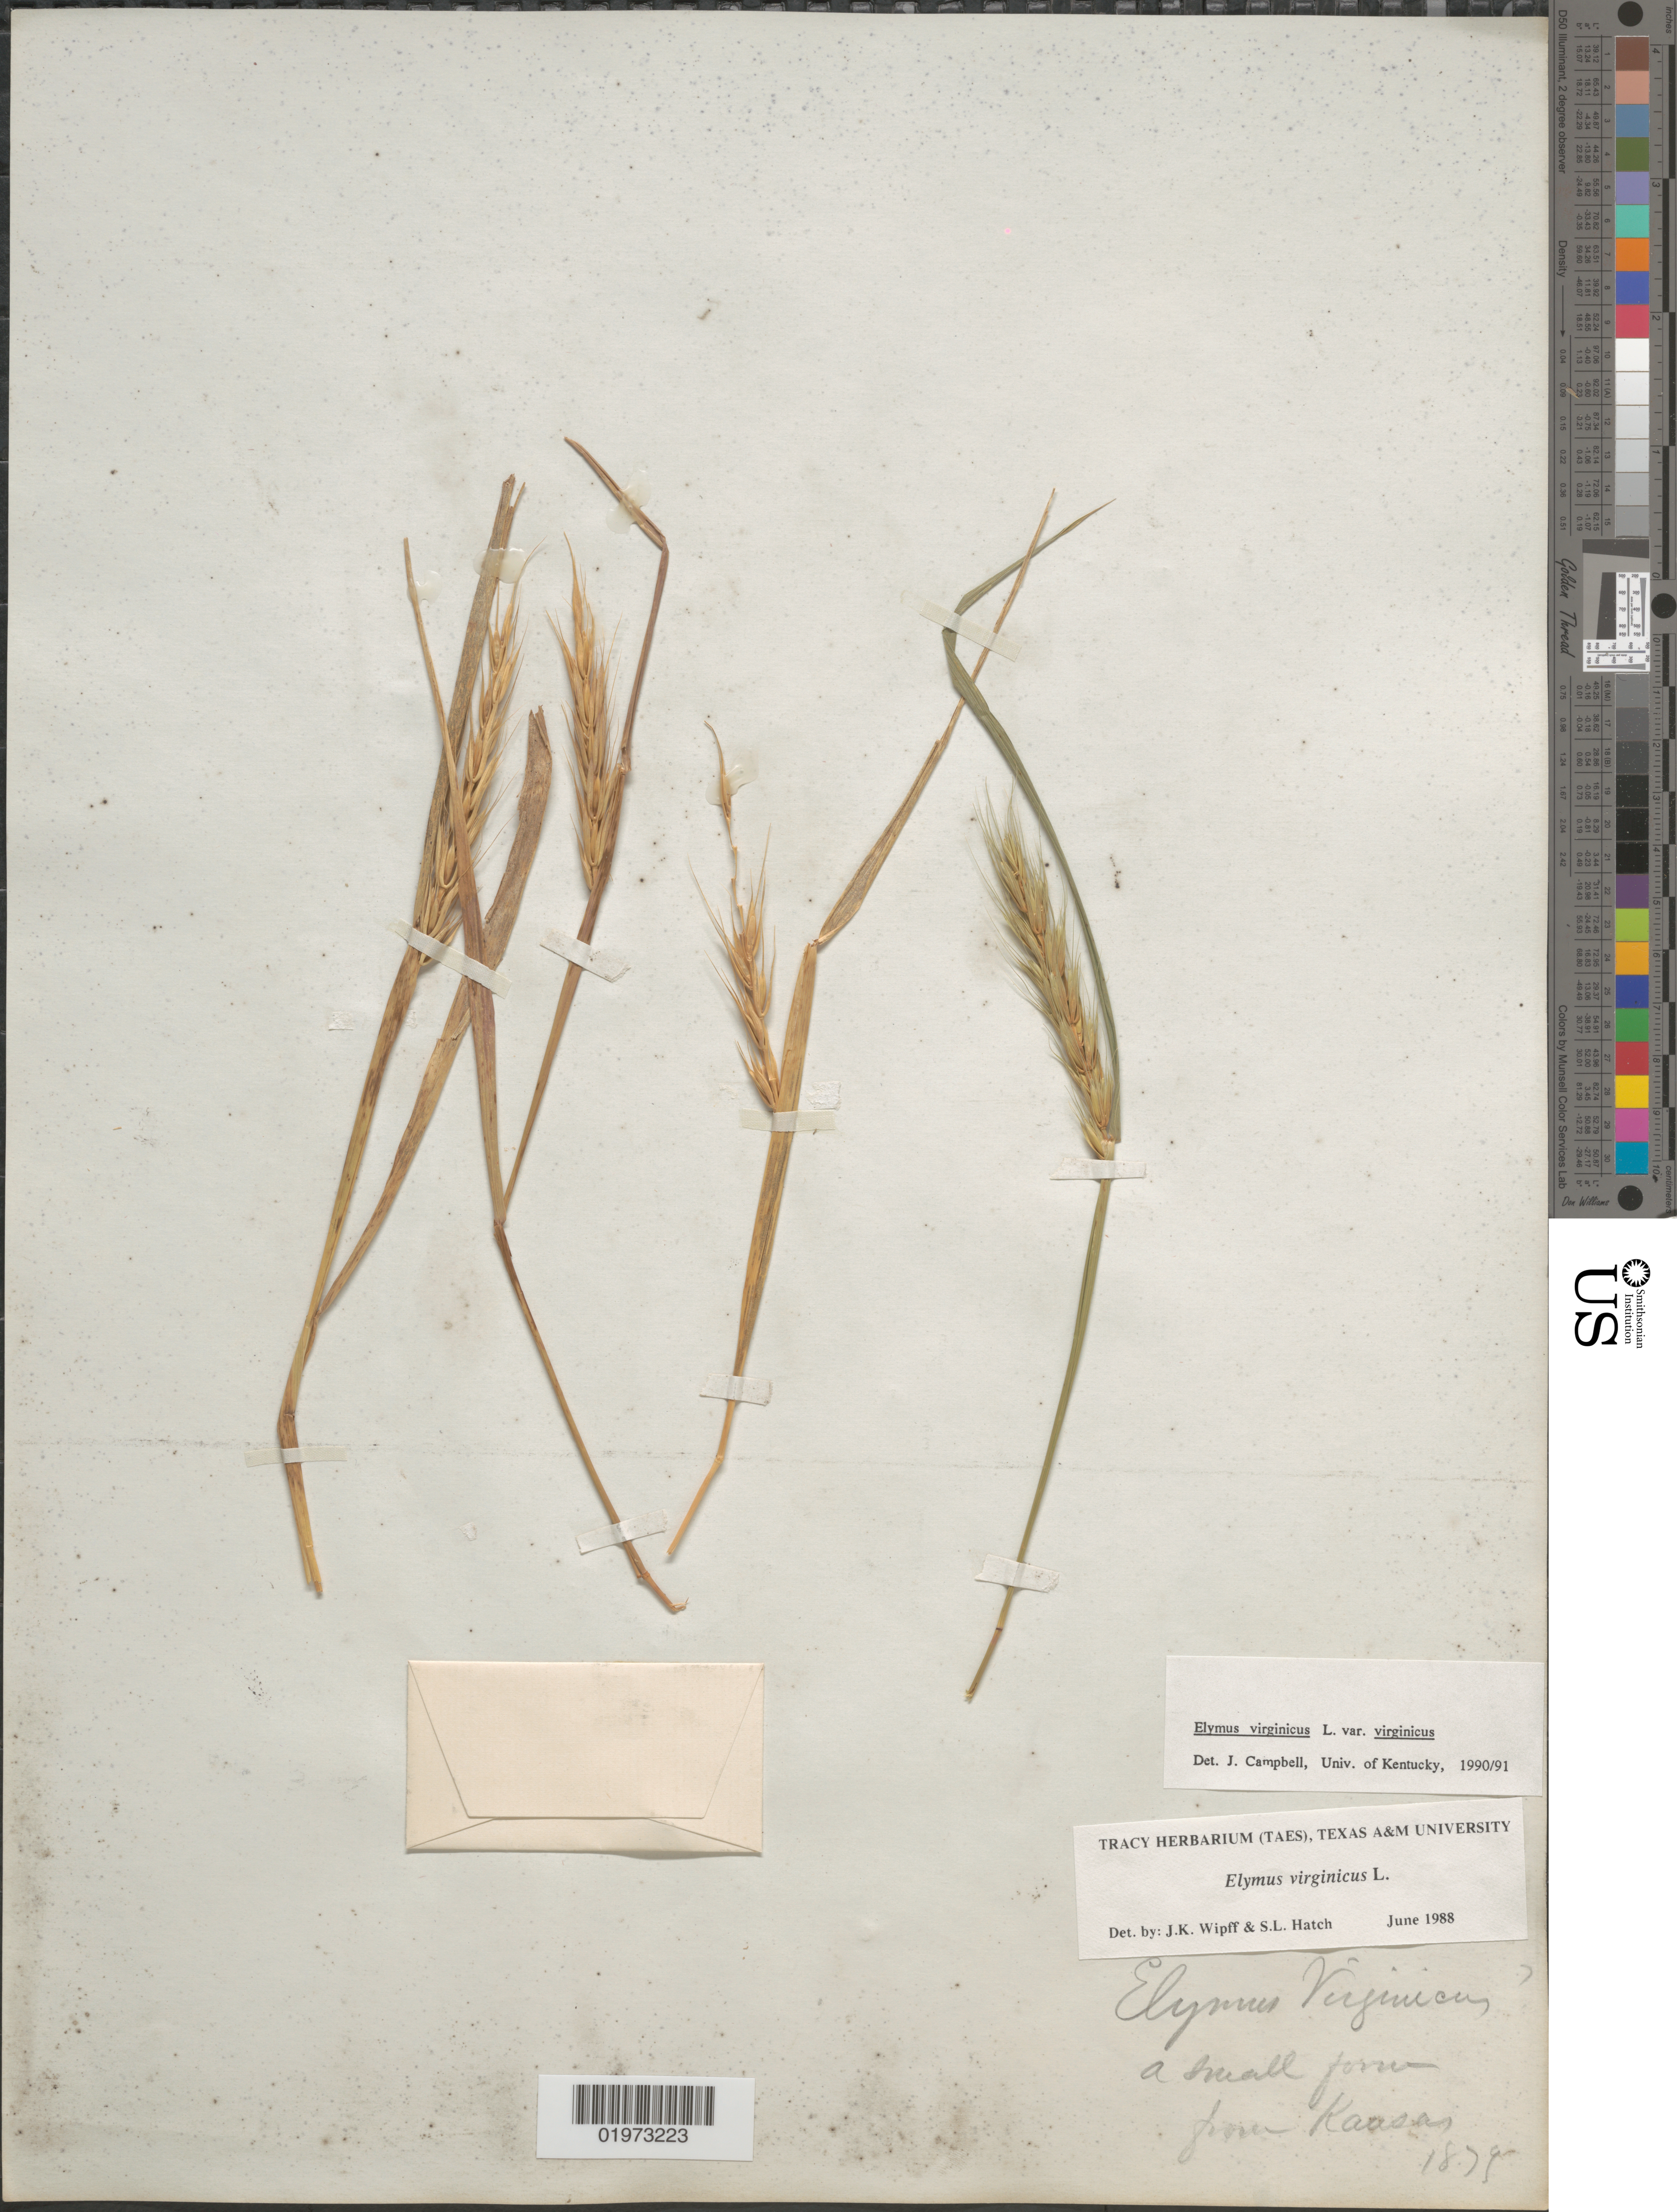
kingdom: Plantae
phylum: Tracheophyta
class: Liliopsida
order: Poales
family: Poaceae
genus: Elymus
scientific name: Elymus virginicus var. virginicus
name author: L.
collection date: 1879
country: United States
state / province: Kansas